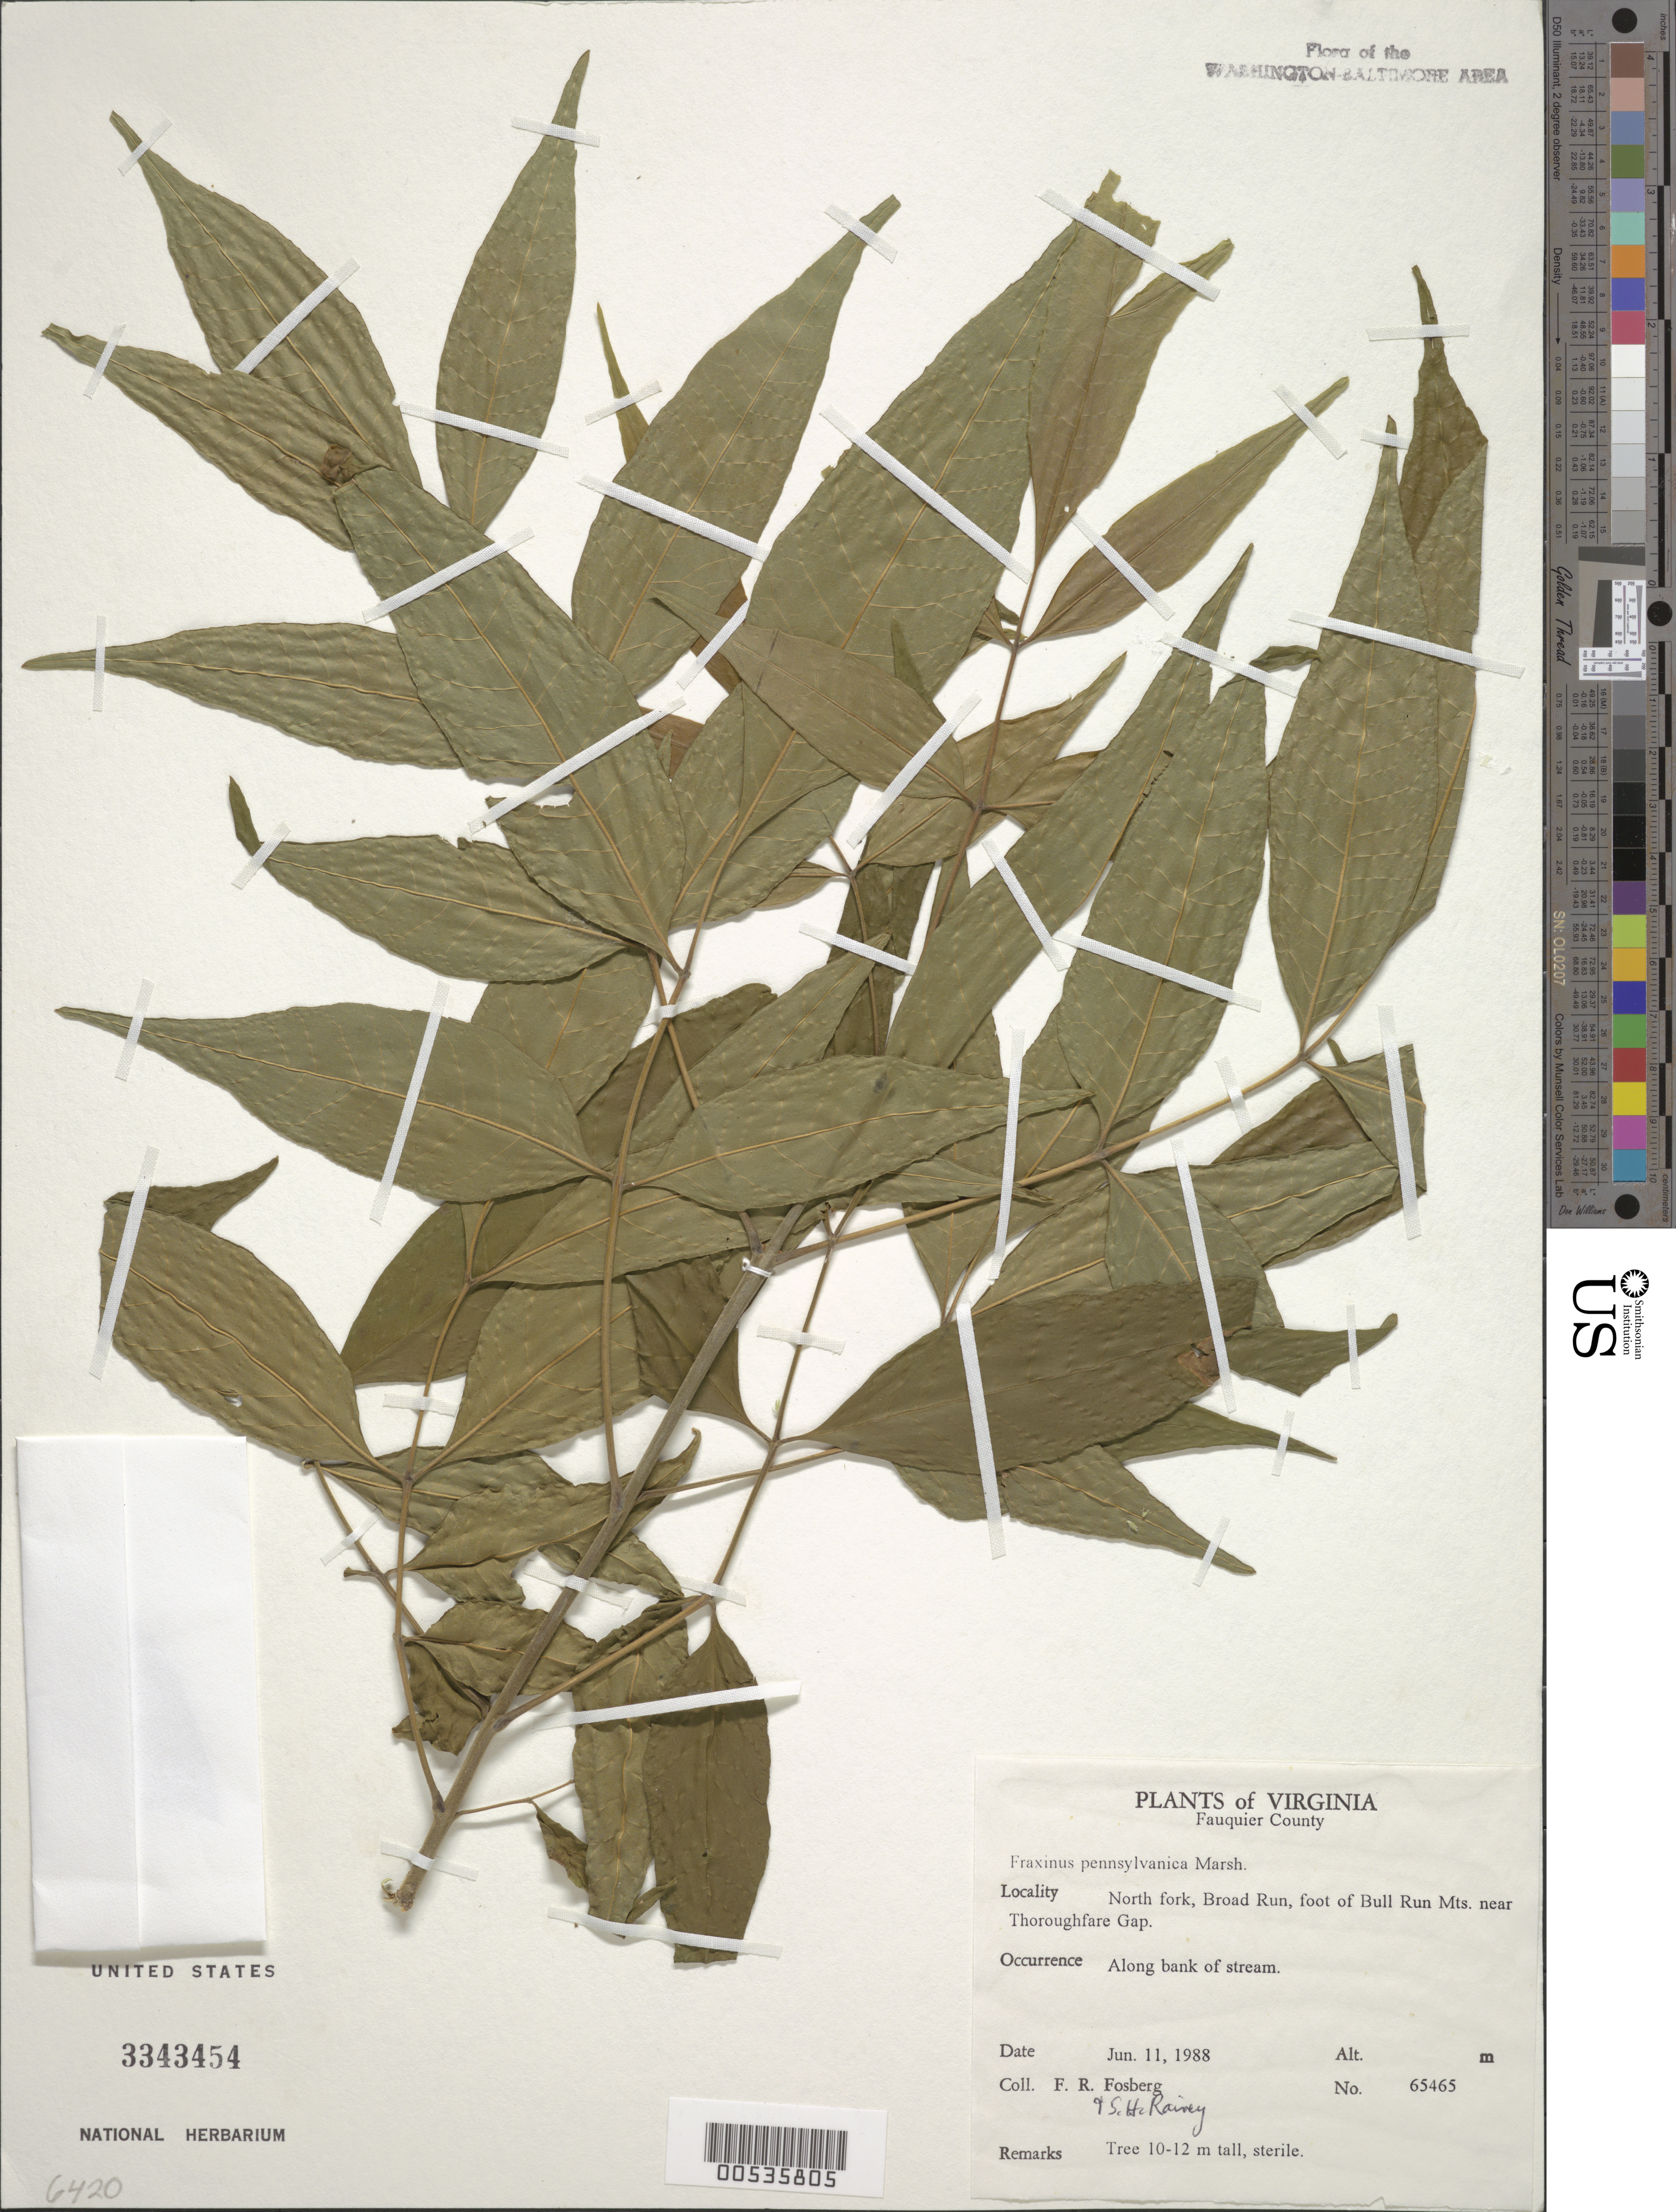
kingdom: Plantae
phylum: Tracheophyta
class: Magnoliopsida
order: Lamiales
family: Oleaceae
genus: Fraxinus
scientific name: Fraxinus pennsylvanica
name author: Marshall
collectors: F. R. Fosberg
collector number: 65465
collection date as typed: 11 Jun 1988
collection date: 1988-06-11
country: United States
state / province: Virginia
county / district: Fauquier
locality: North Fork, Broad Run, near Thorofare Gap Bull Run Mts.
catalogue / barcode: US 3343454